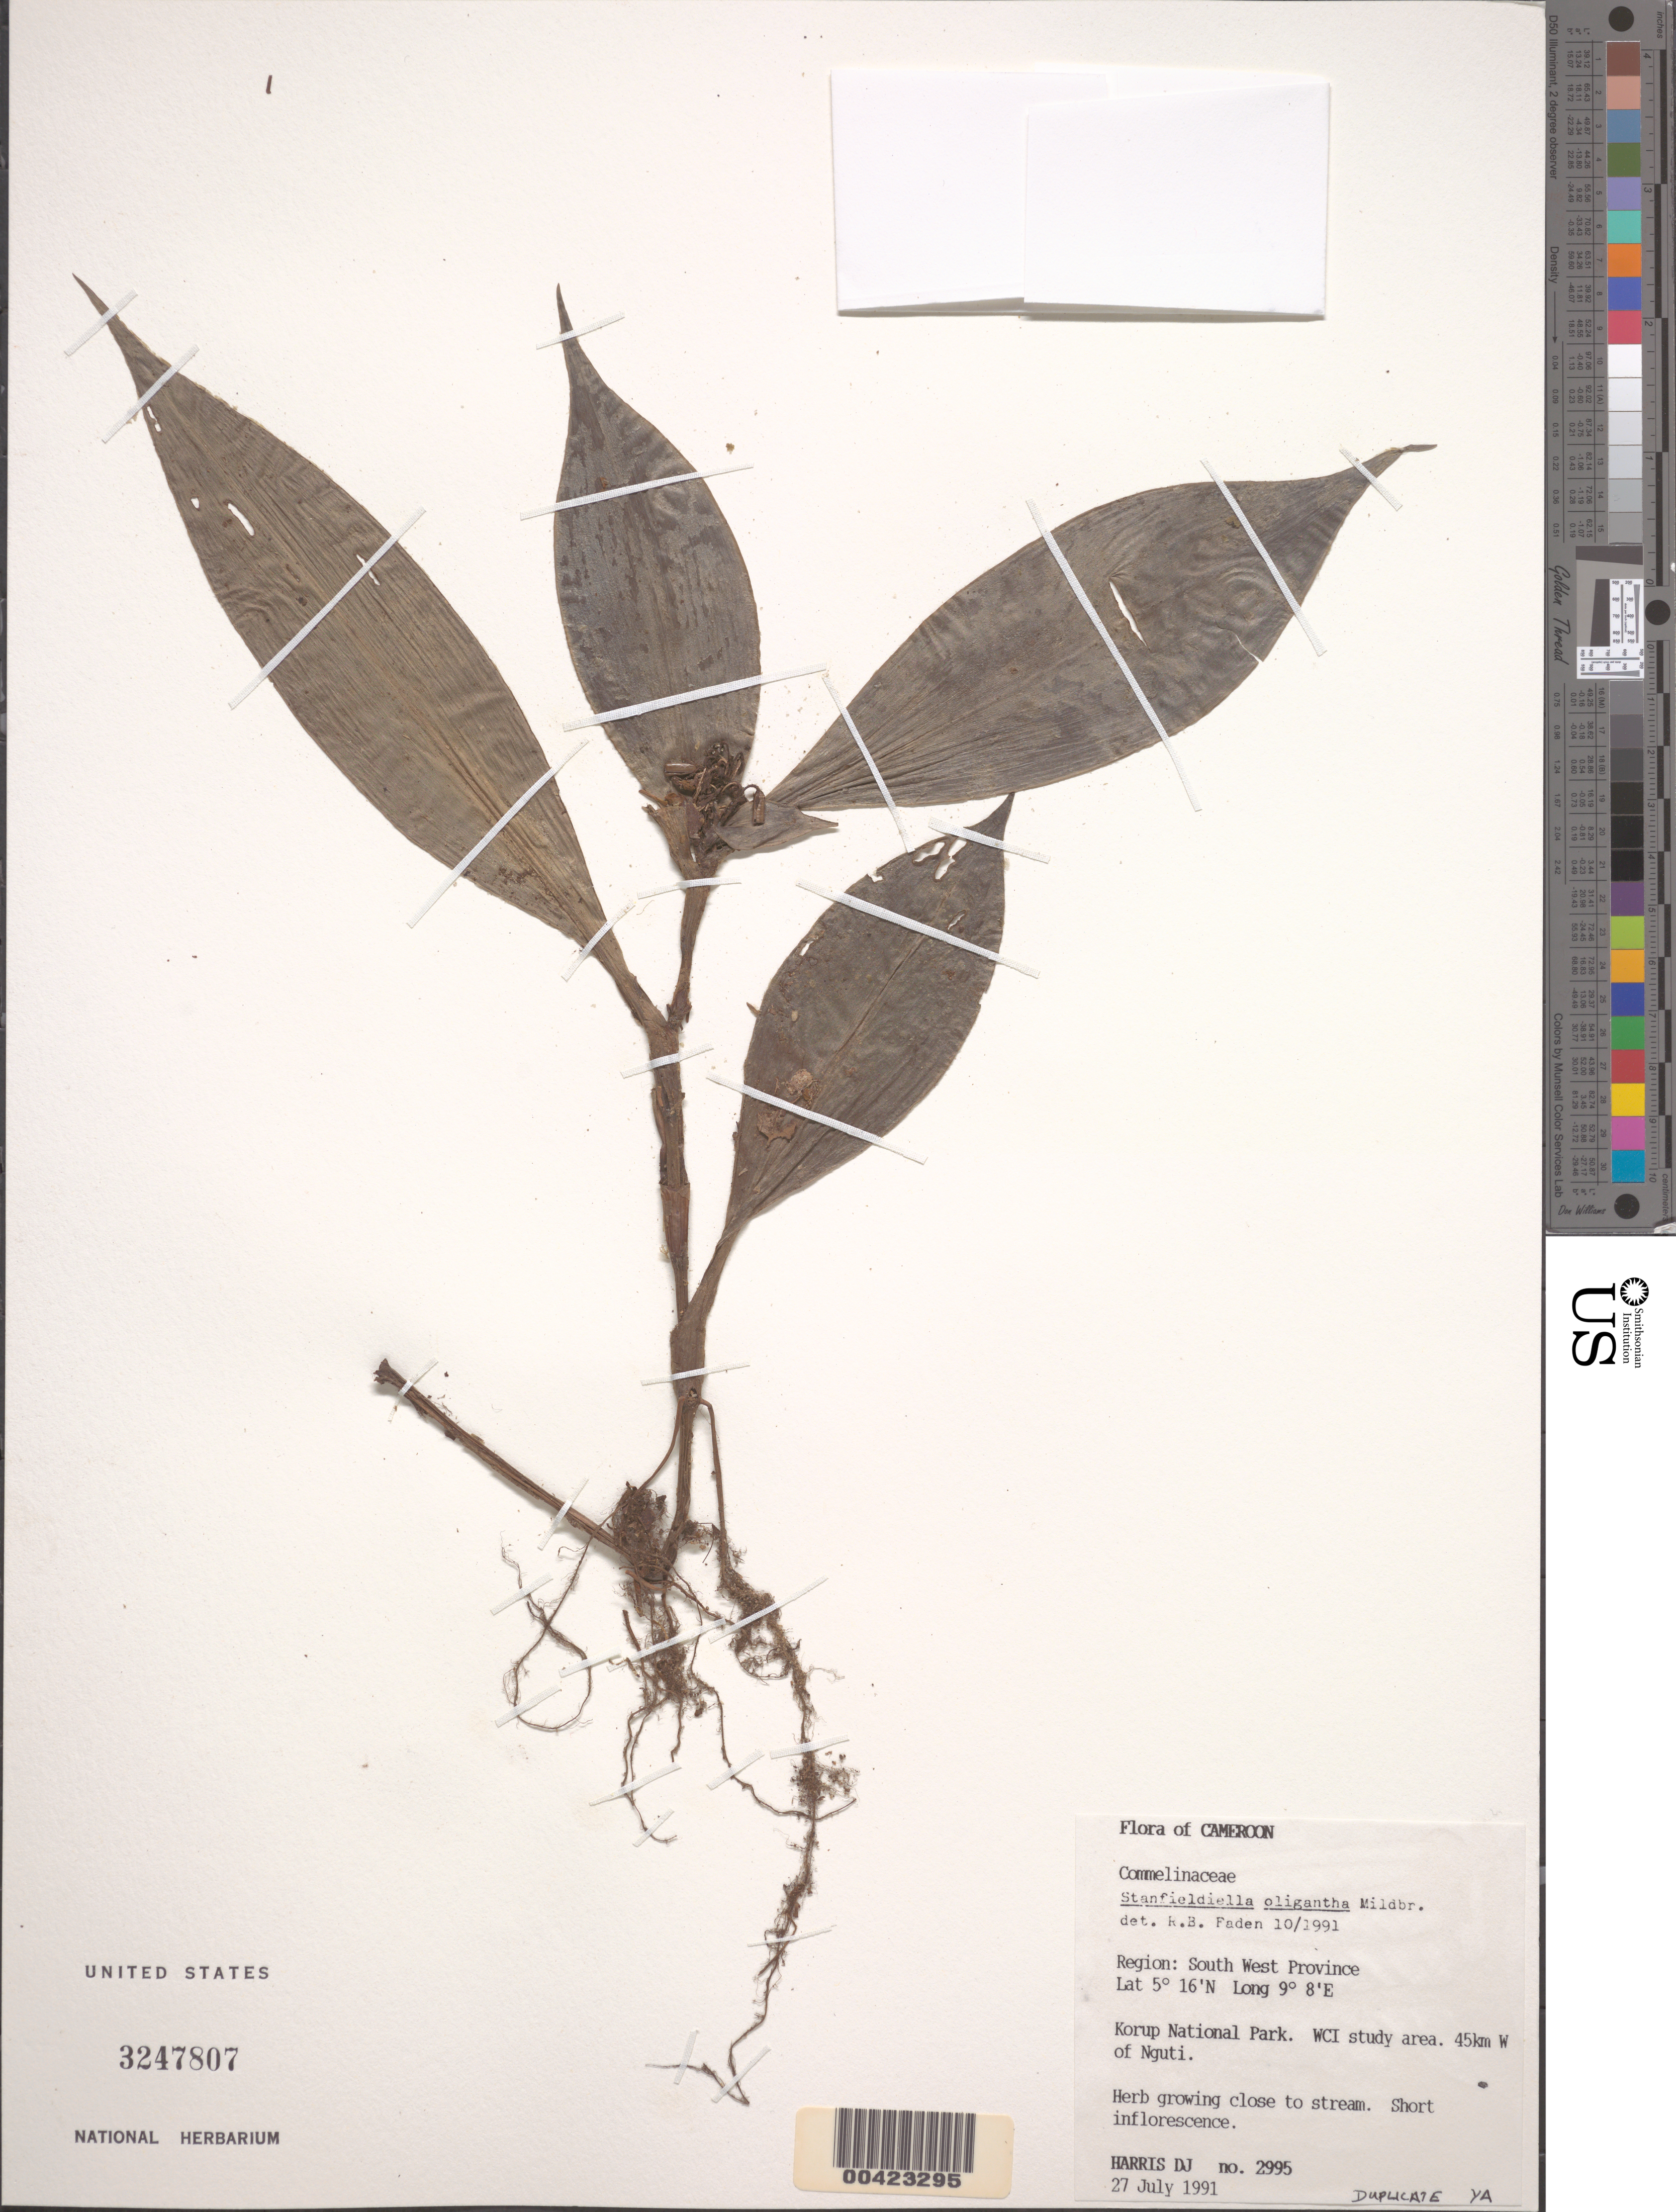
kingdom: Plantae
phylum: Tracheophyta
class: Liliopsida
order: Commelinales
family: Commelinaceae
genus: Stanfieldiella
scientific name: Stanfieldiella oligantha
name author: (Mildbr.) Brenan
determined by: Faden, Robert B., (US), Smithsonian Institution - National Museum of Natural History (UNITED STATES)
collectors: D. J. Harris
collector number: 2995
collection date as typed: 27 Jul 1991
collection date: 1991-07-27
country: Cameroon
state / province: Sud-Ouest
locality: Korup national park, wci study area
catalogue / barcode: US 3247807